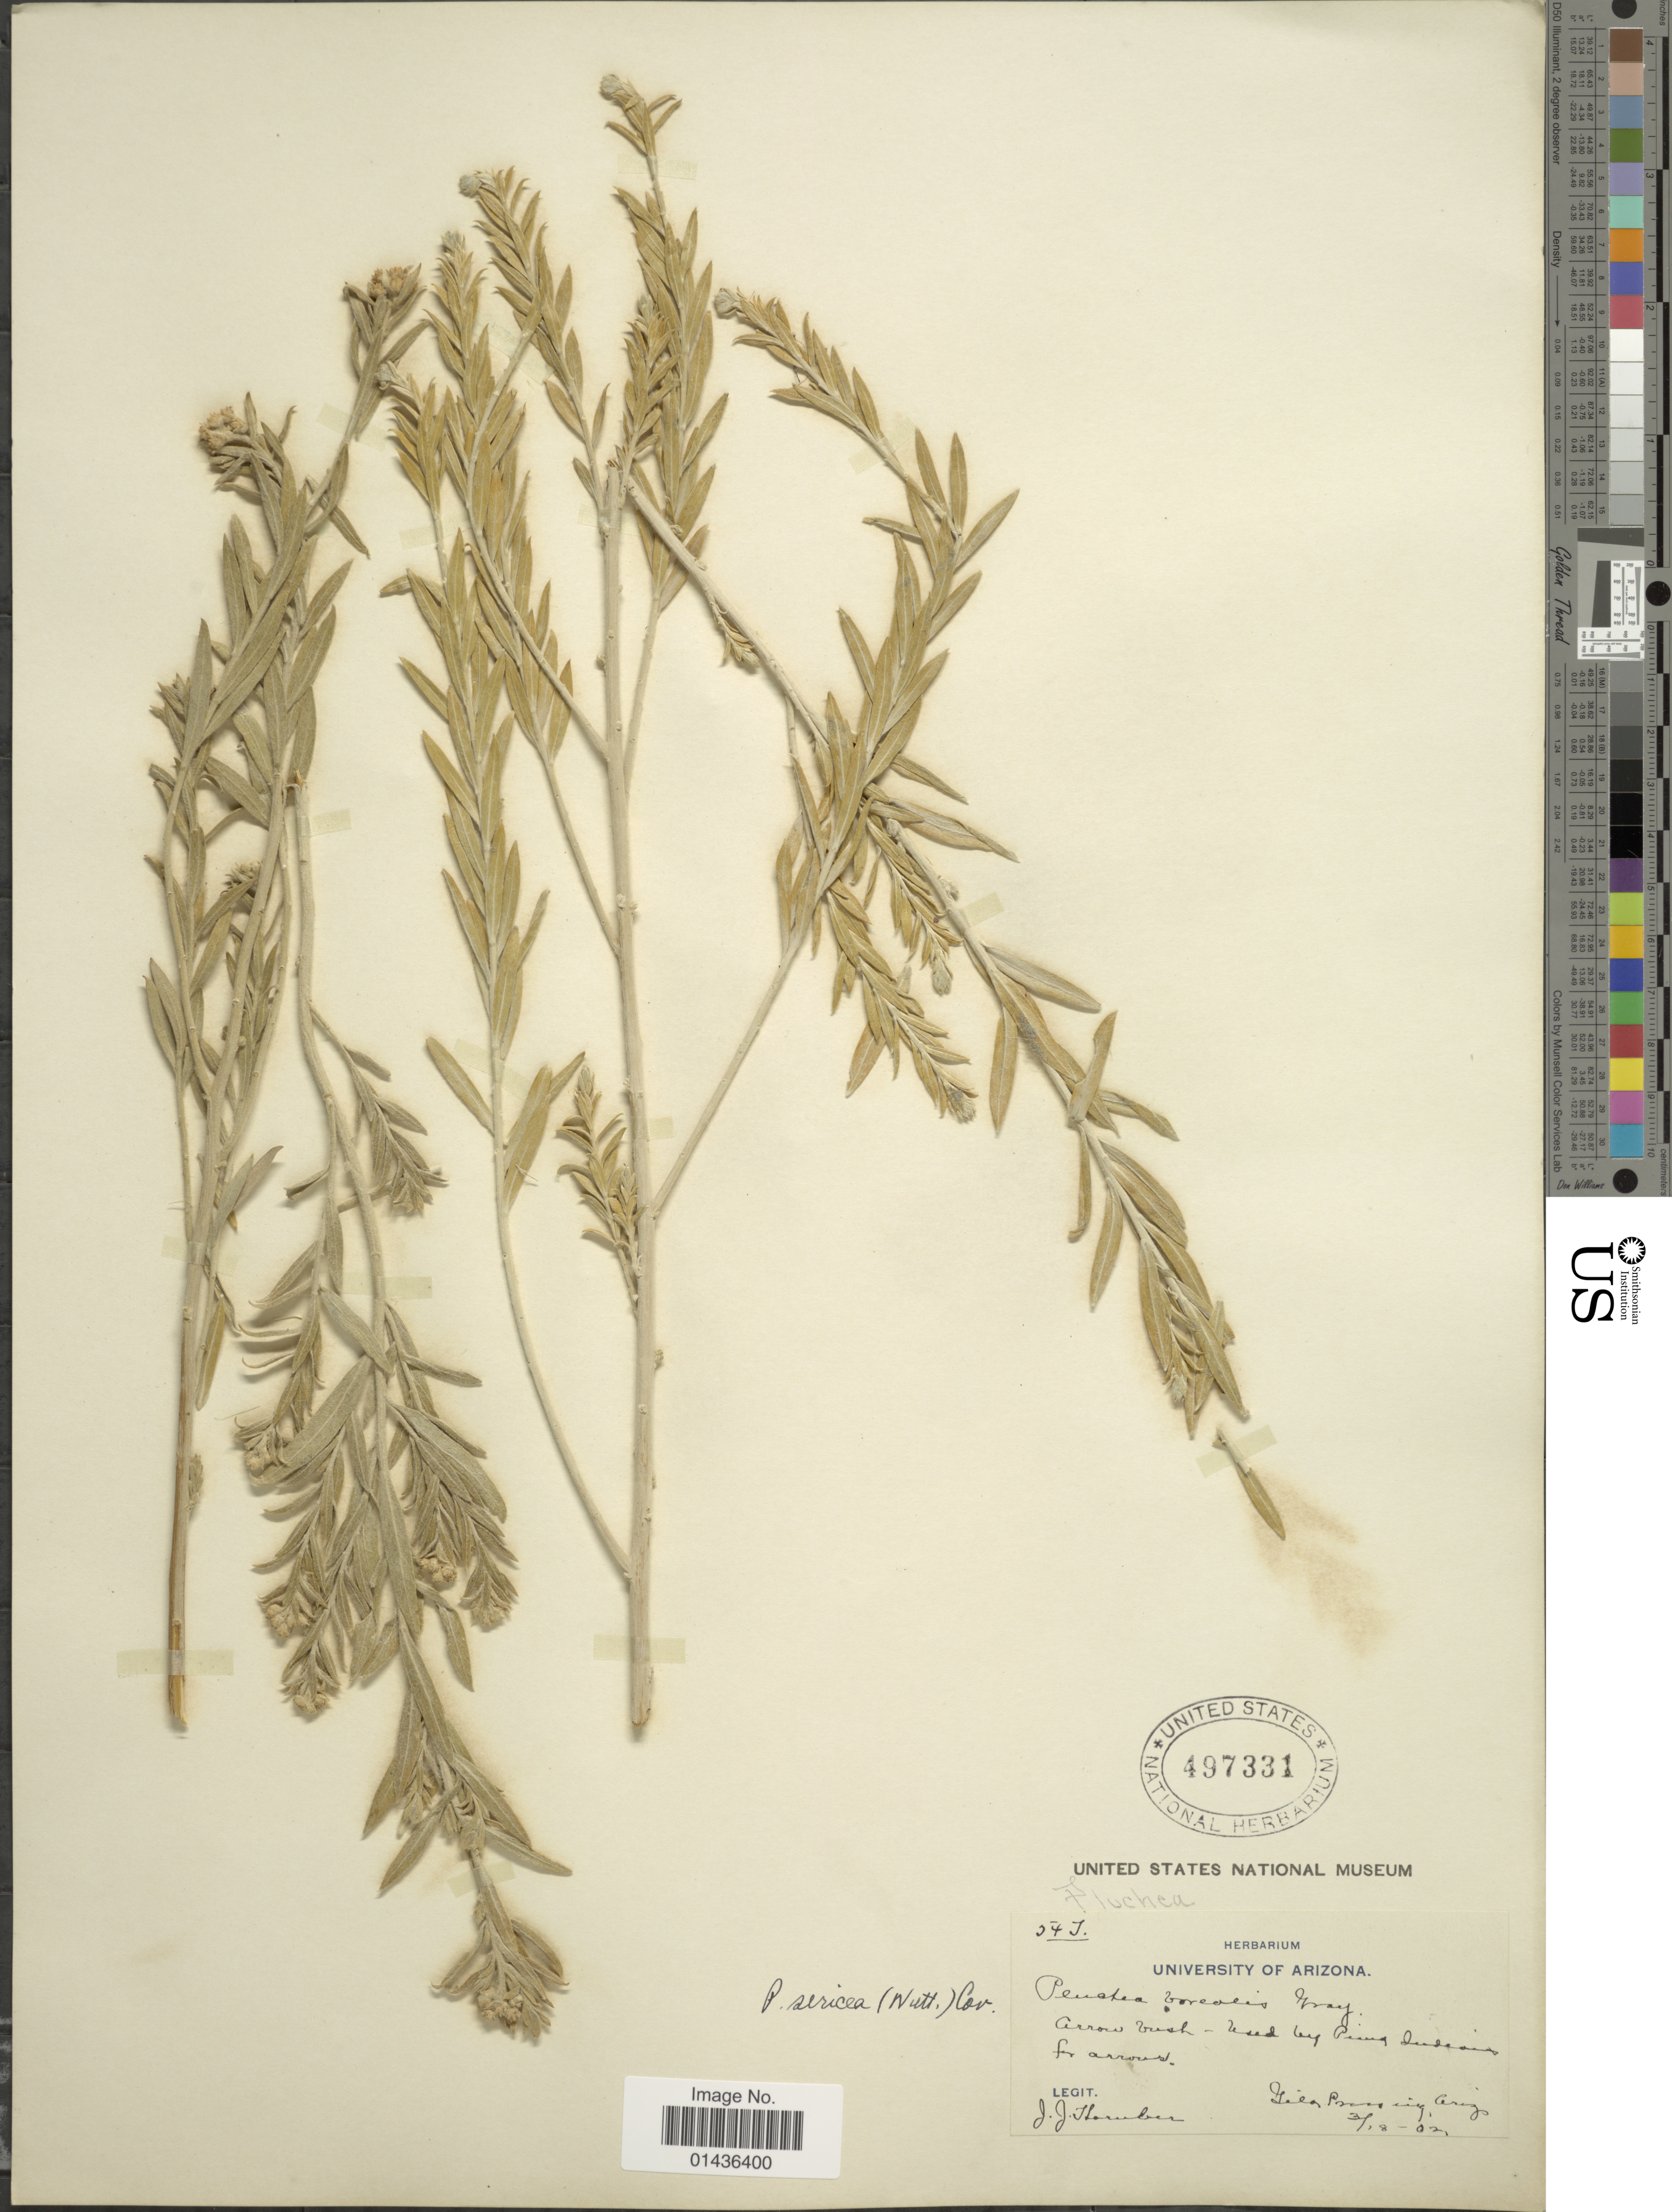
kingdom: Plantae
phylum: Tracheophyta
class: Magnoliopsida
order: Asterales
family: Asteraceae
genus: Pluchea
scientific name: Pluchea sericea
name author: (Nutt.) Coville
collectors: J. Thornber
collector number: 54J*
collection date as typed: Transcribed d/m/y: 18/3/2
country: United States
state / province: Arizona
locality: Gila Penn in Ariz.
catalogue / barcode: US 497331